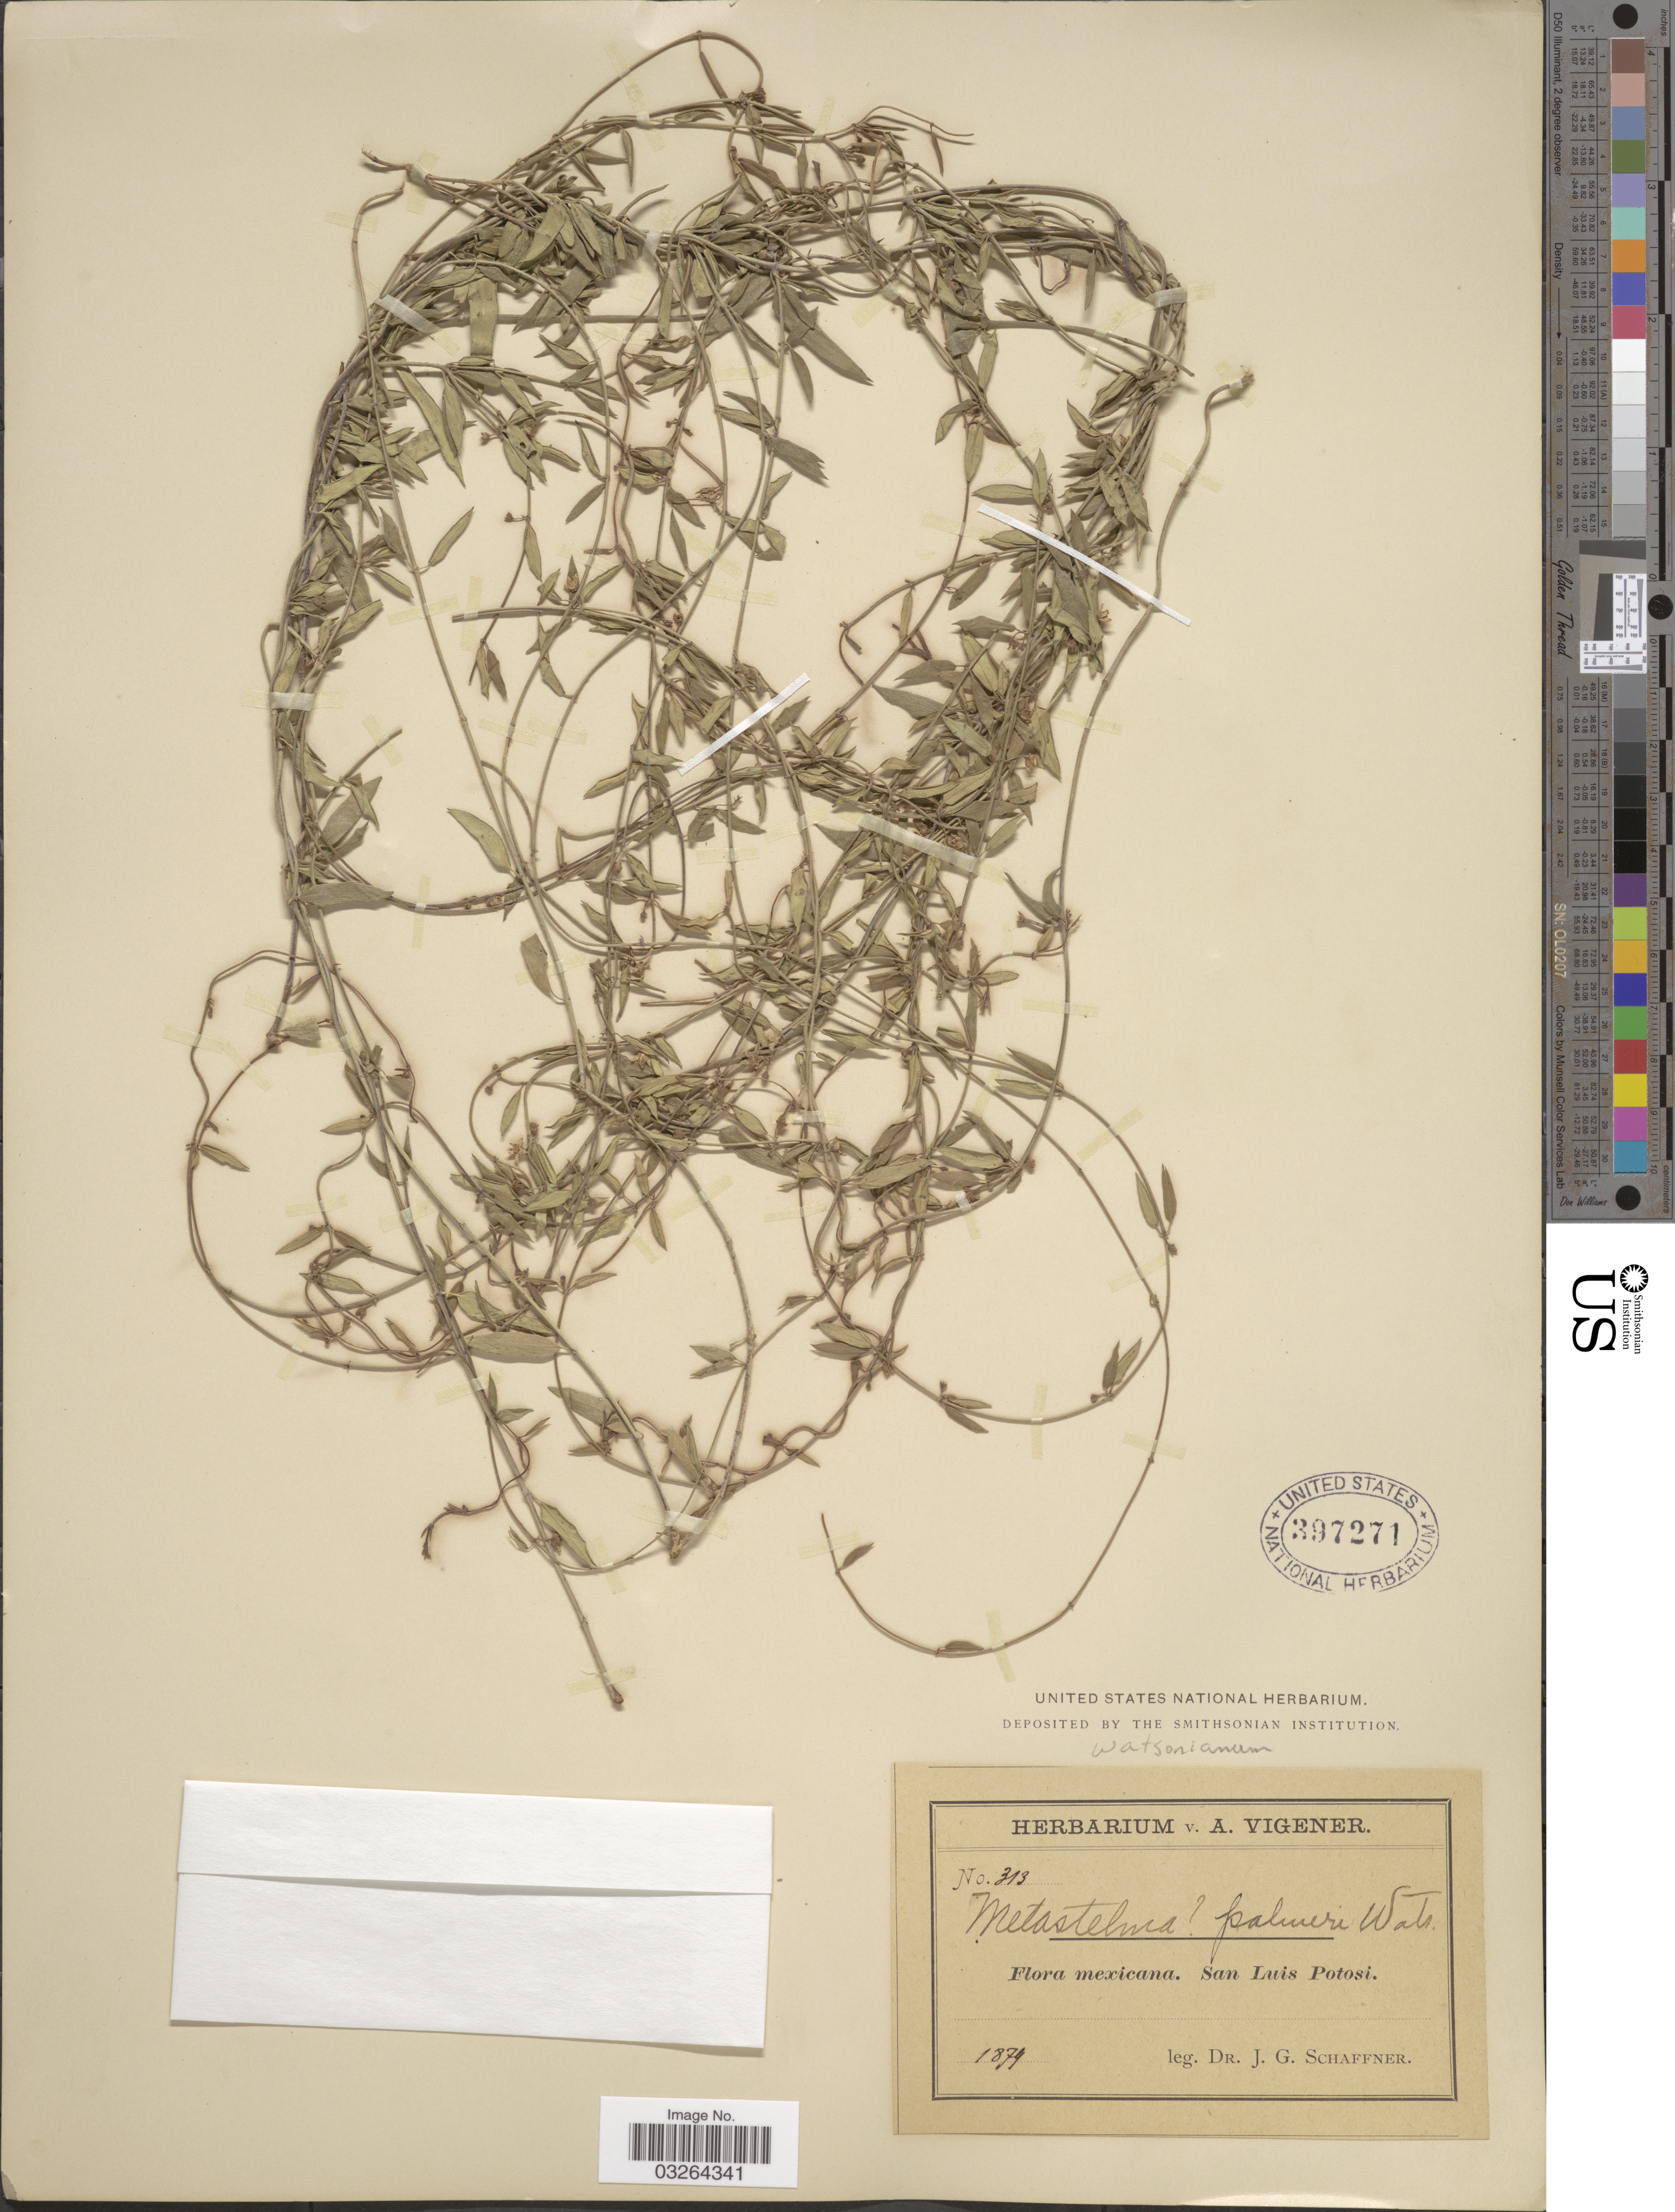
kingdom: Plantae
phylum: Tracheophyta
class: Magnoliopsida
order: Gentianales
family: Apocynaceae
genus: Cynanchum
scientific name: Cynanchum watsonianum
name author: Woodson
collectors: J. G. Schaffner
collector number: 313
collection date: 1879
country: Mexico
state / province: San Luis Potosí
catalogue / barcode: US 397271